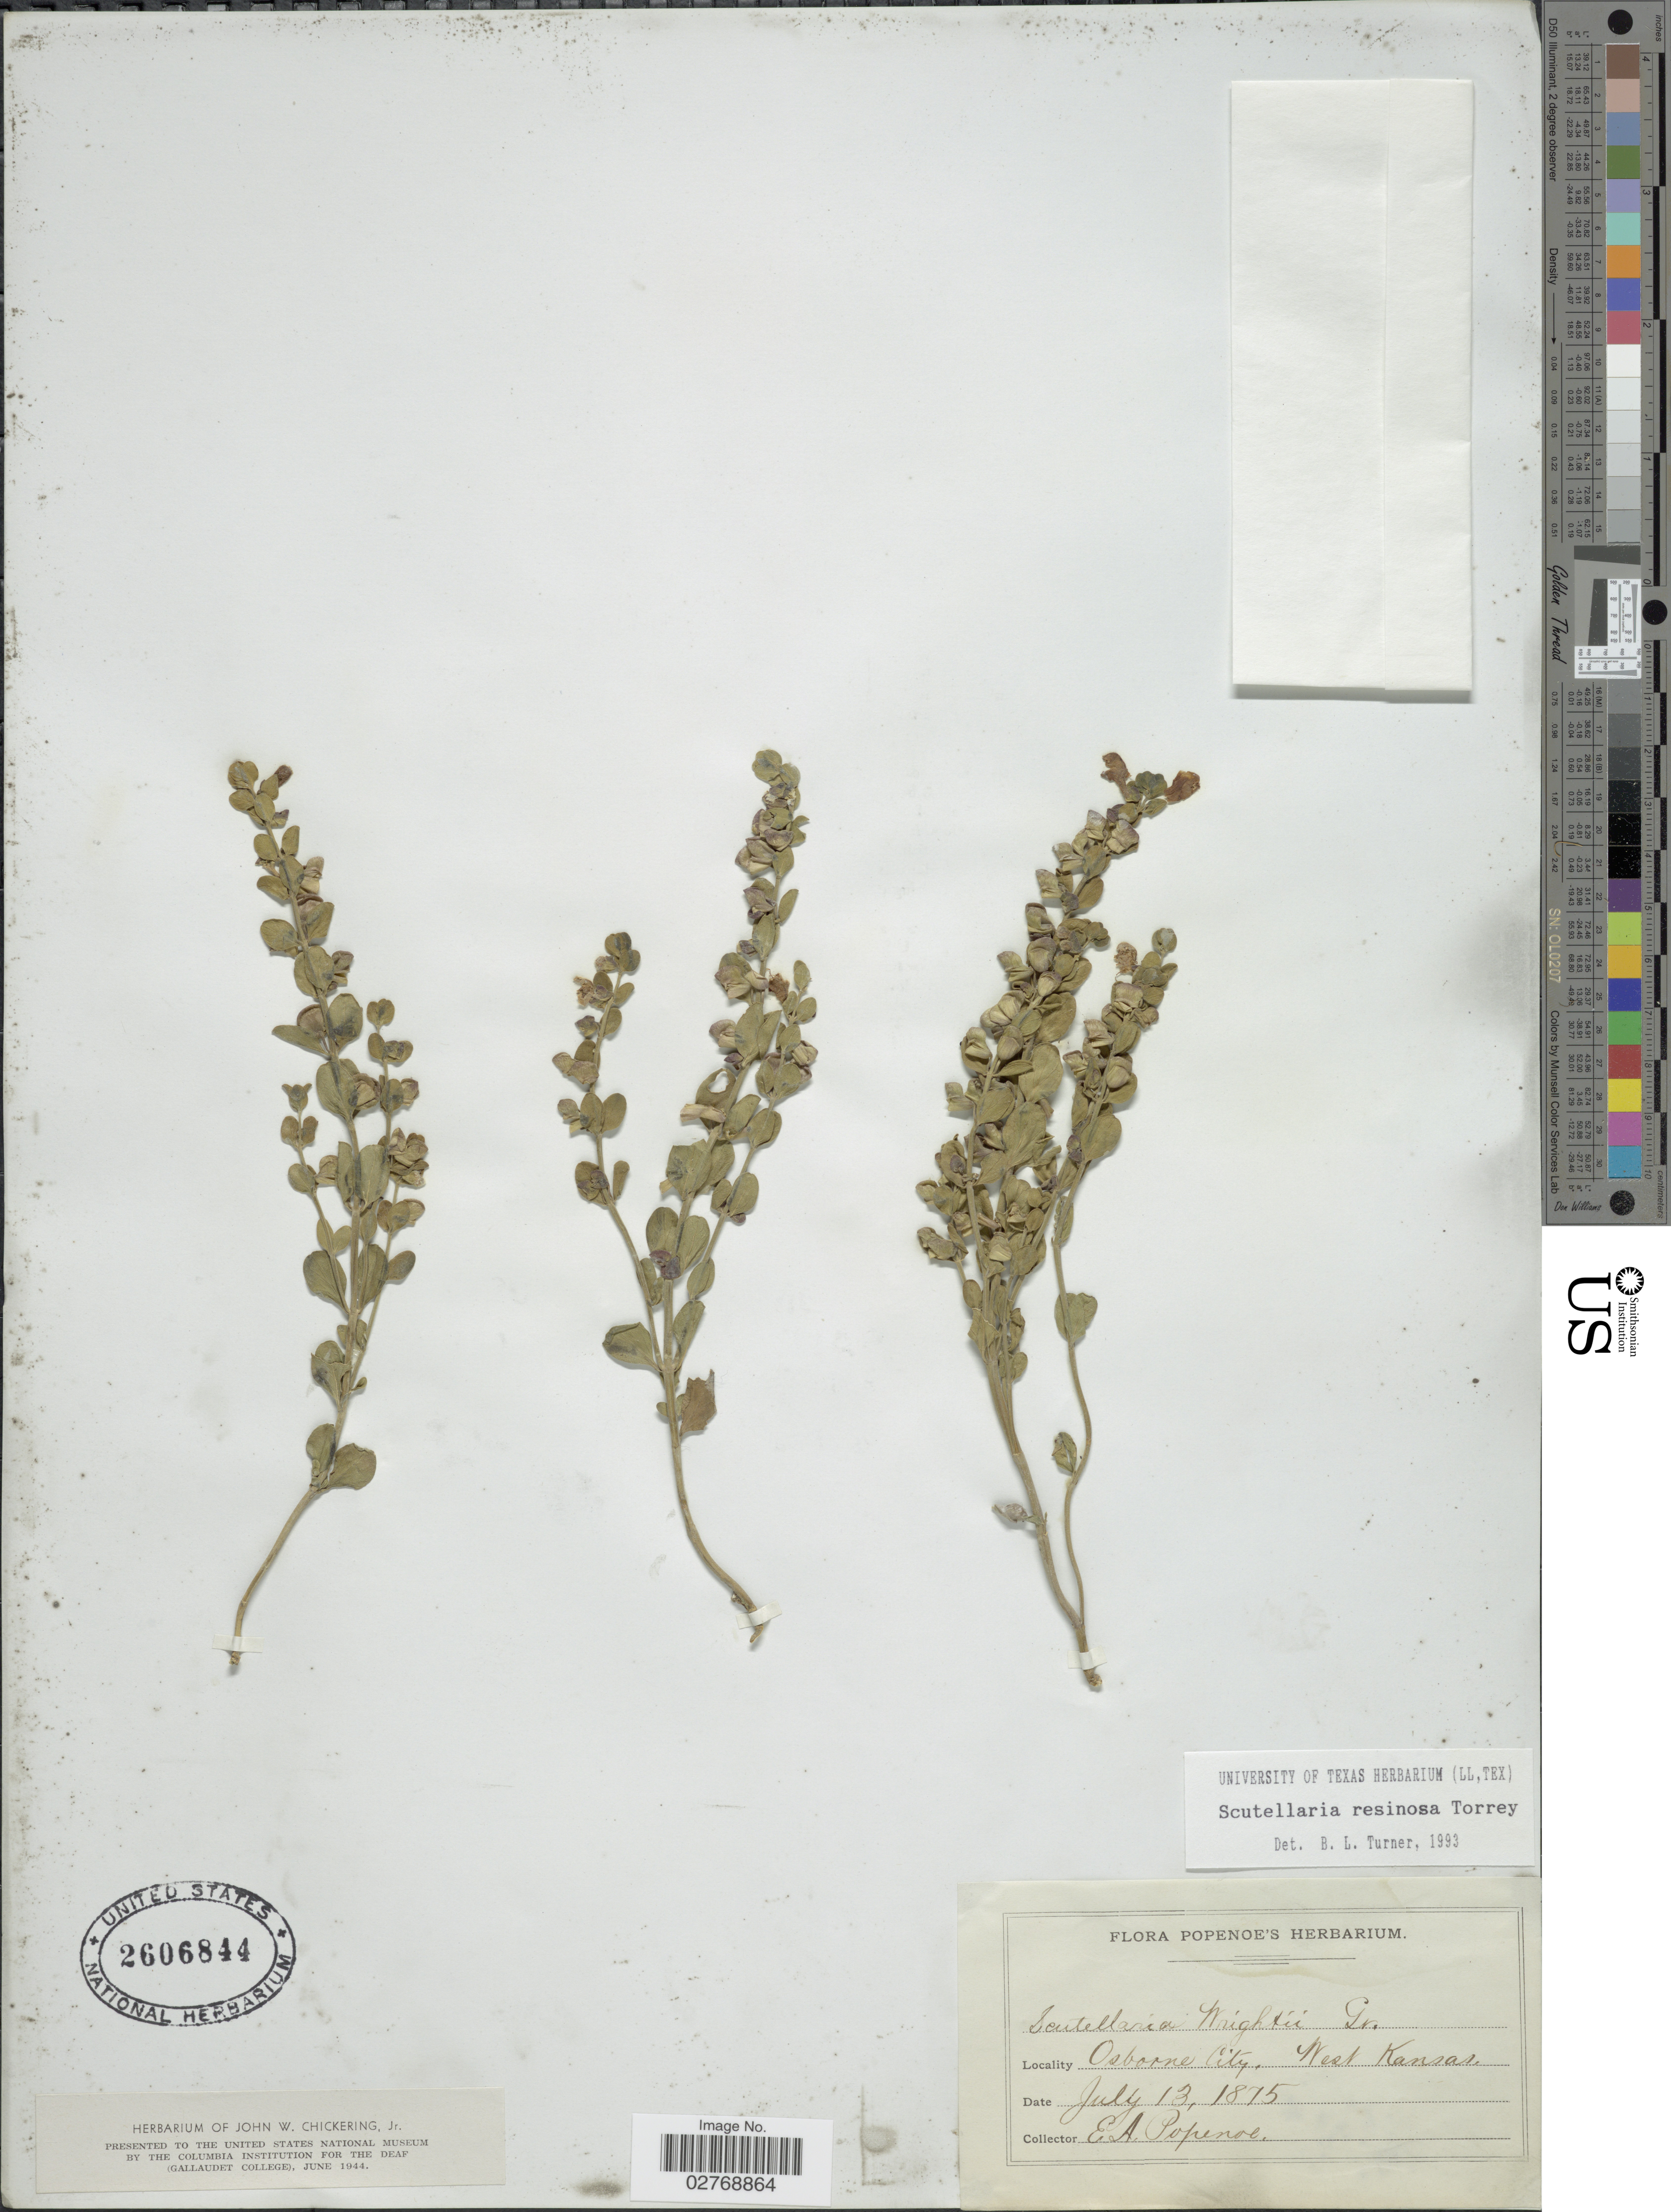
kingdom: Plantae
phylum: Tracheophyta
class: Magnoliopsida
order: Lamiales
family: Lamiaceae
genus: Scutellaria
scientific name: Scutellaria resinosa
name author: Torr.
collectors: E. A. Popenoe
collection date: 1875-07-13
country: United States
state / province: Kansas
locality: Osborne City. West Kansas.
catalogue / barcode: US 2606844